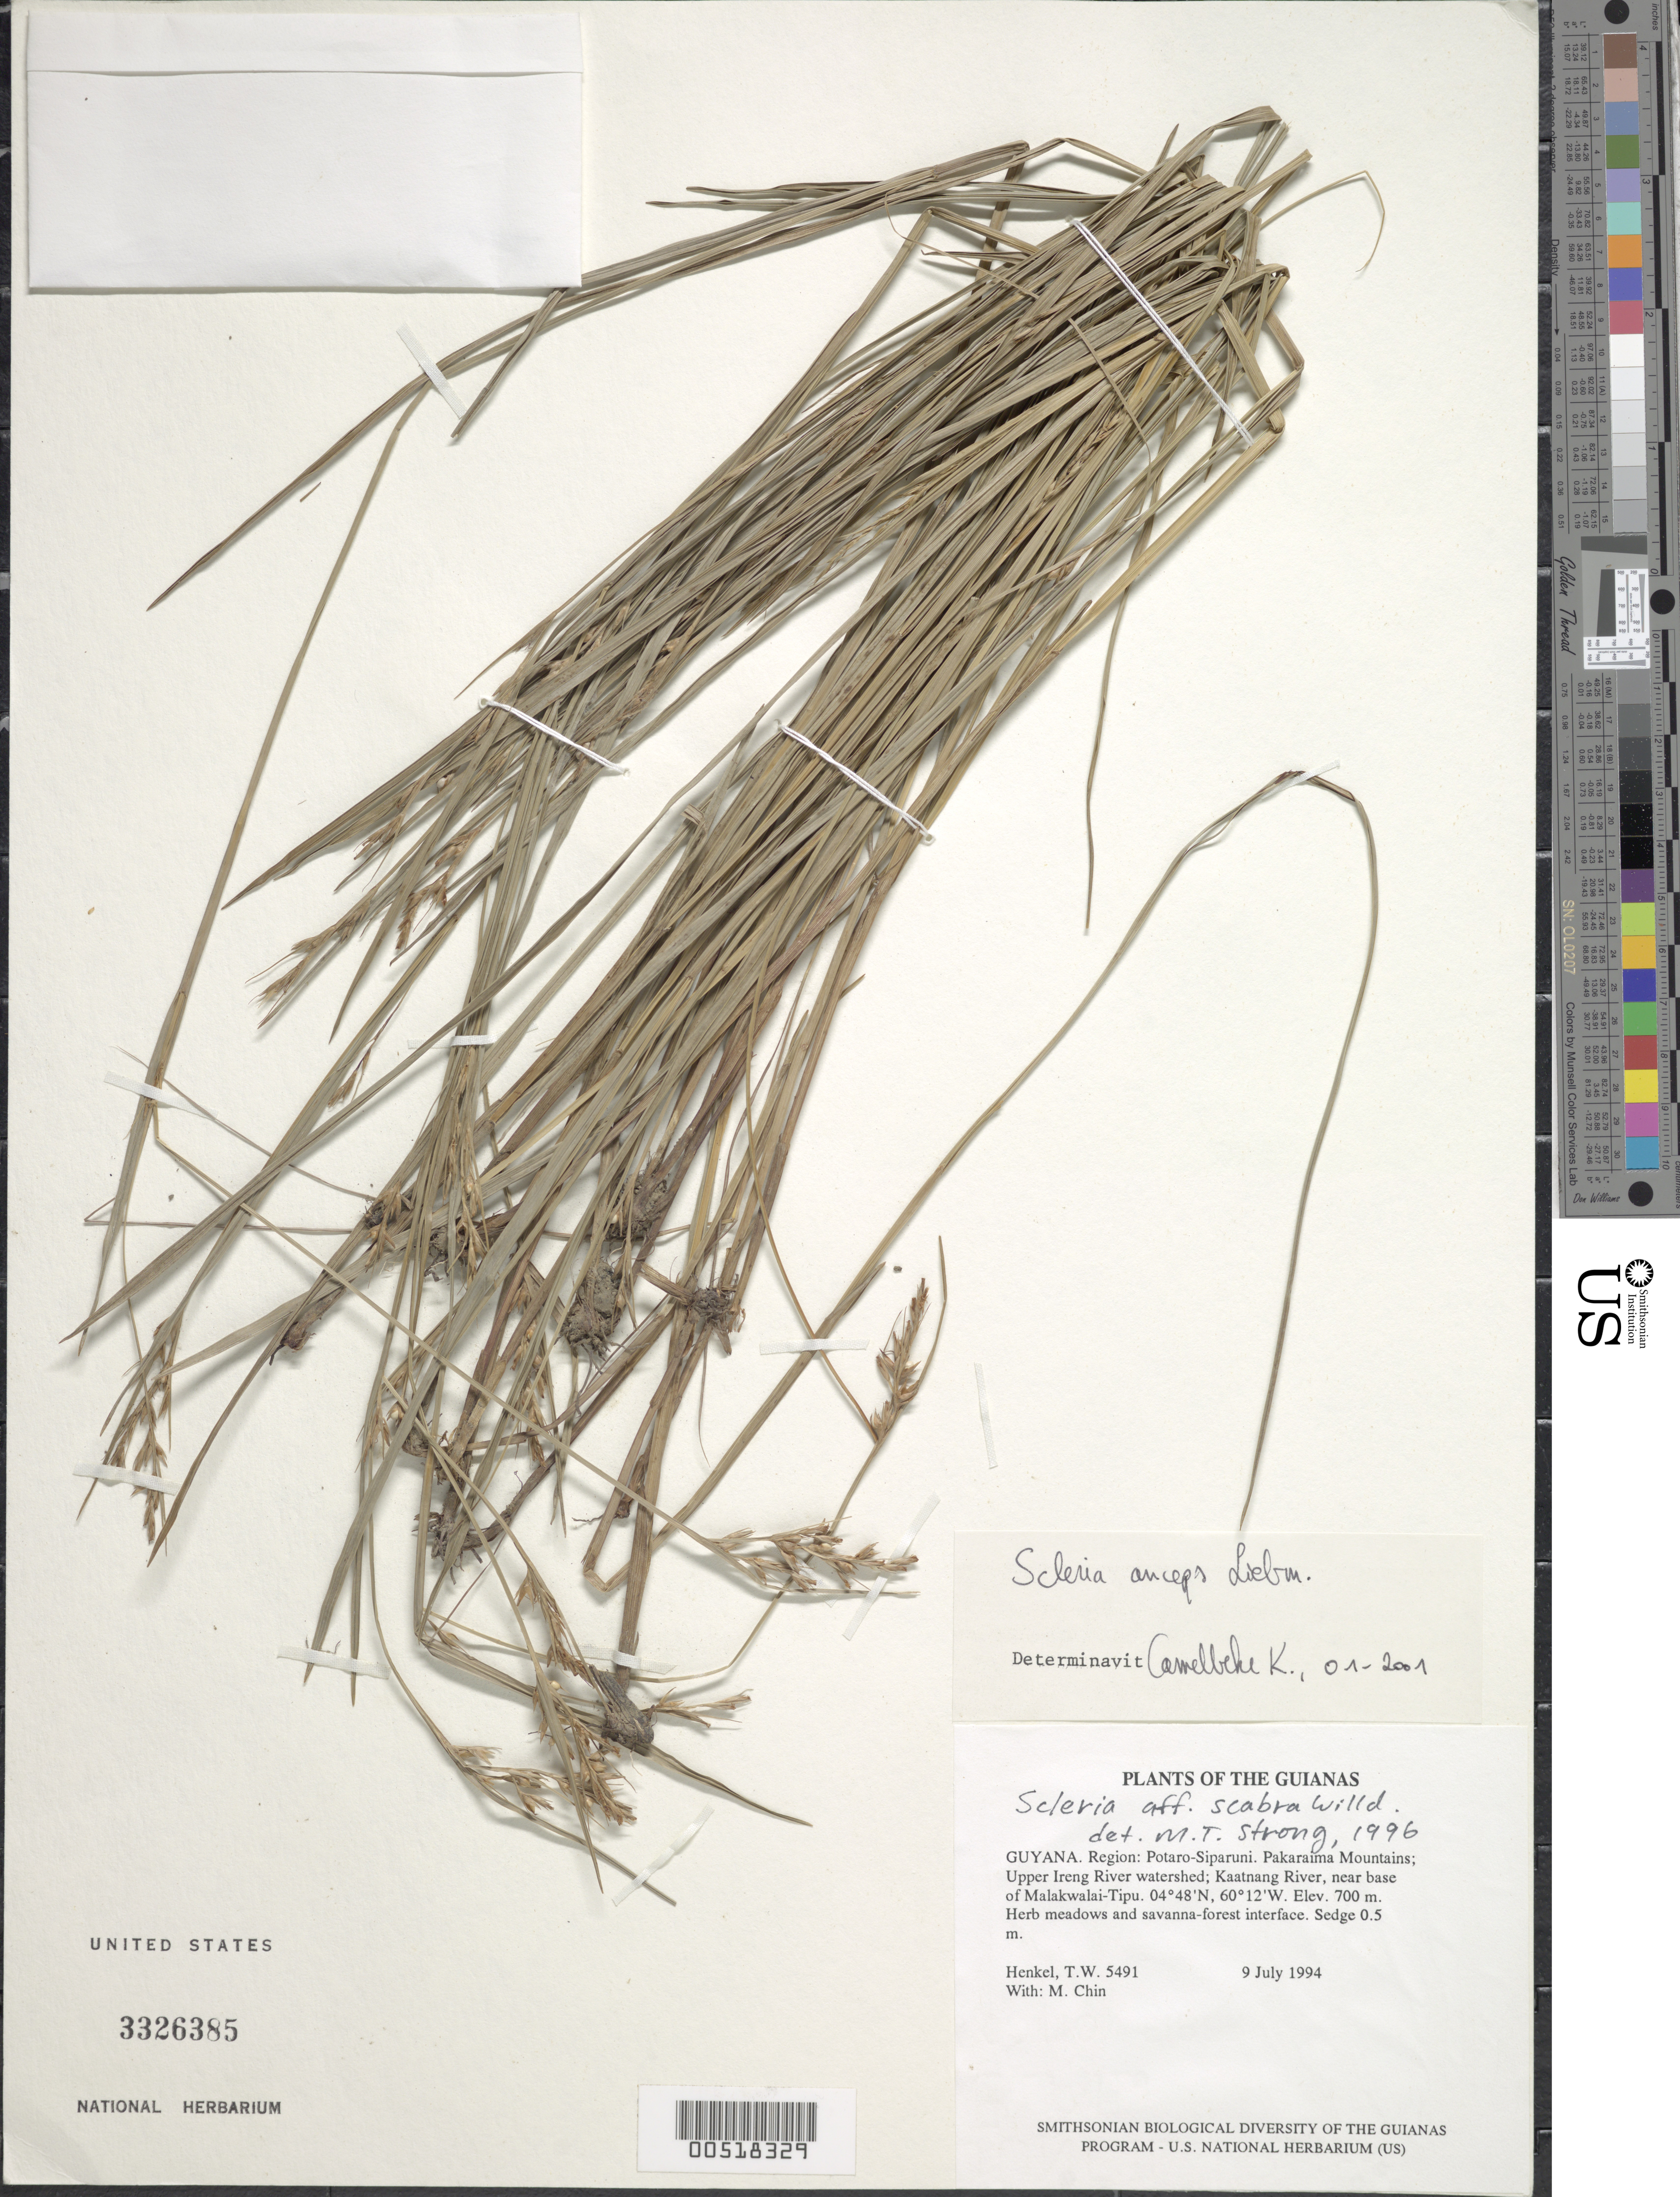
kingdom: Plantae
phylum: Tracheophyta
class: Liliopsida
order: Poales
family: Cyperaceae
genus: Scleria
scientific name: Scleria anceps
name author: Liebm.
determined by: Camelbeke, K.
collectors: T. Henkel & M. Chin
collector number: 5491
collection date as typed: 9 July 1994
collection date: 1994-07-09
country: Guyana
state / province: Potaro-Siparuni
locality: Pakaraima Mts; Upper Ireng R watershed; Kaatnang R, near base of Malakwalai-Tipu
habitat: Herb meadows and savanna-forest interface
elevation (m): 700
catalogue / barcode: US 3326385